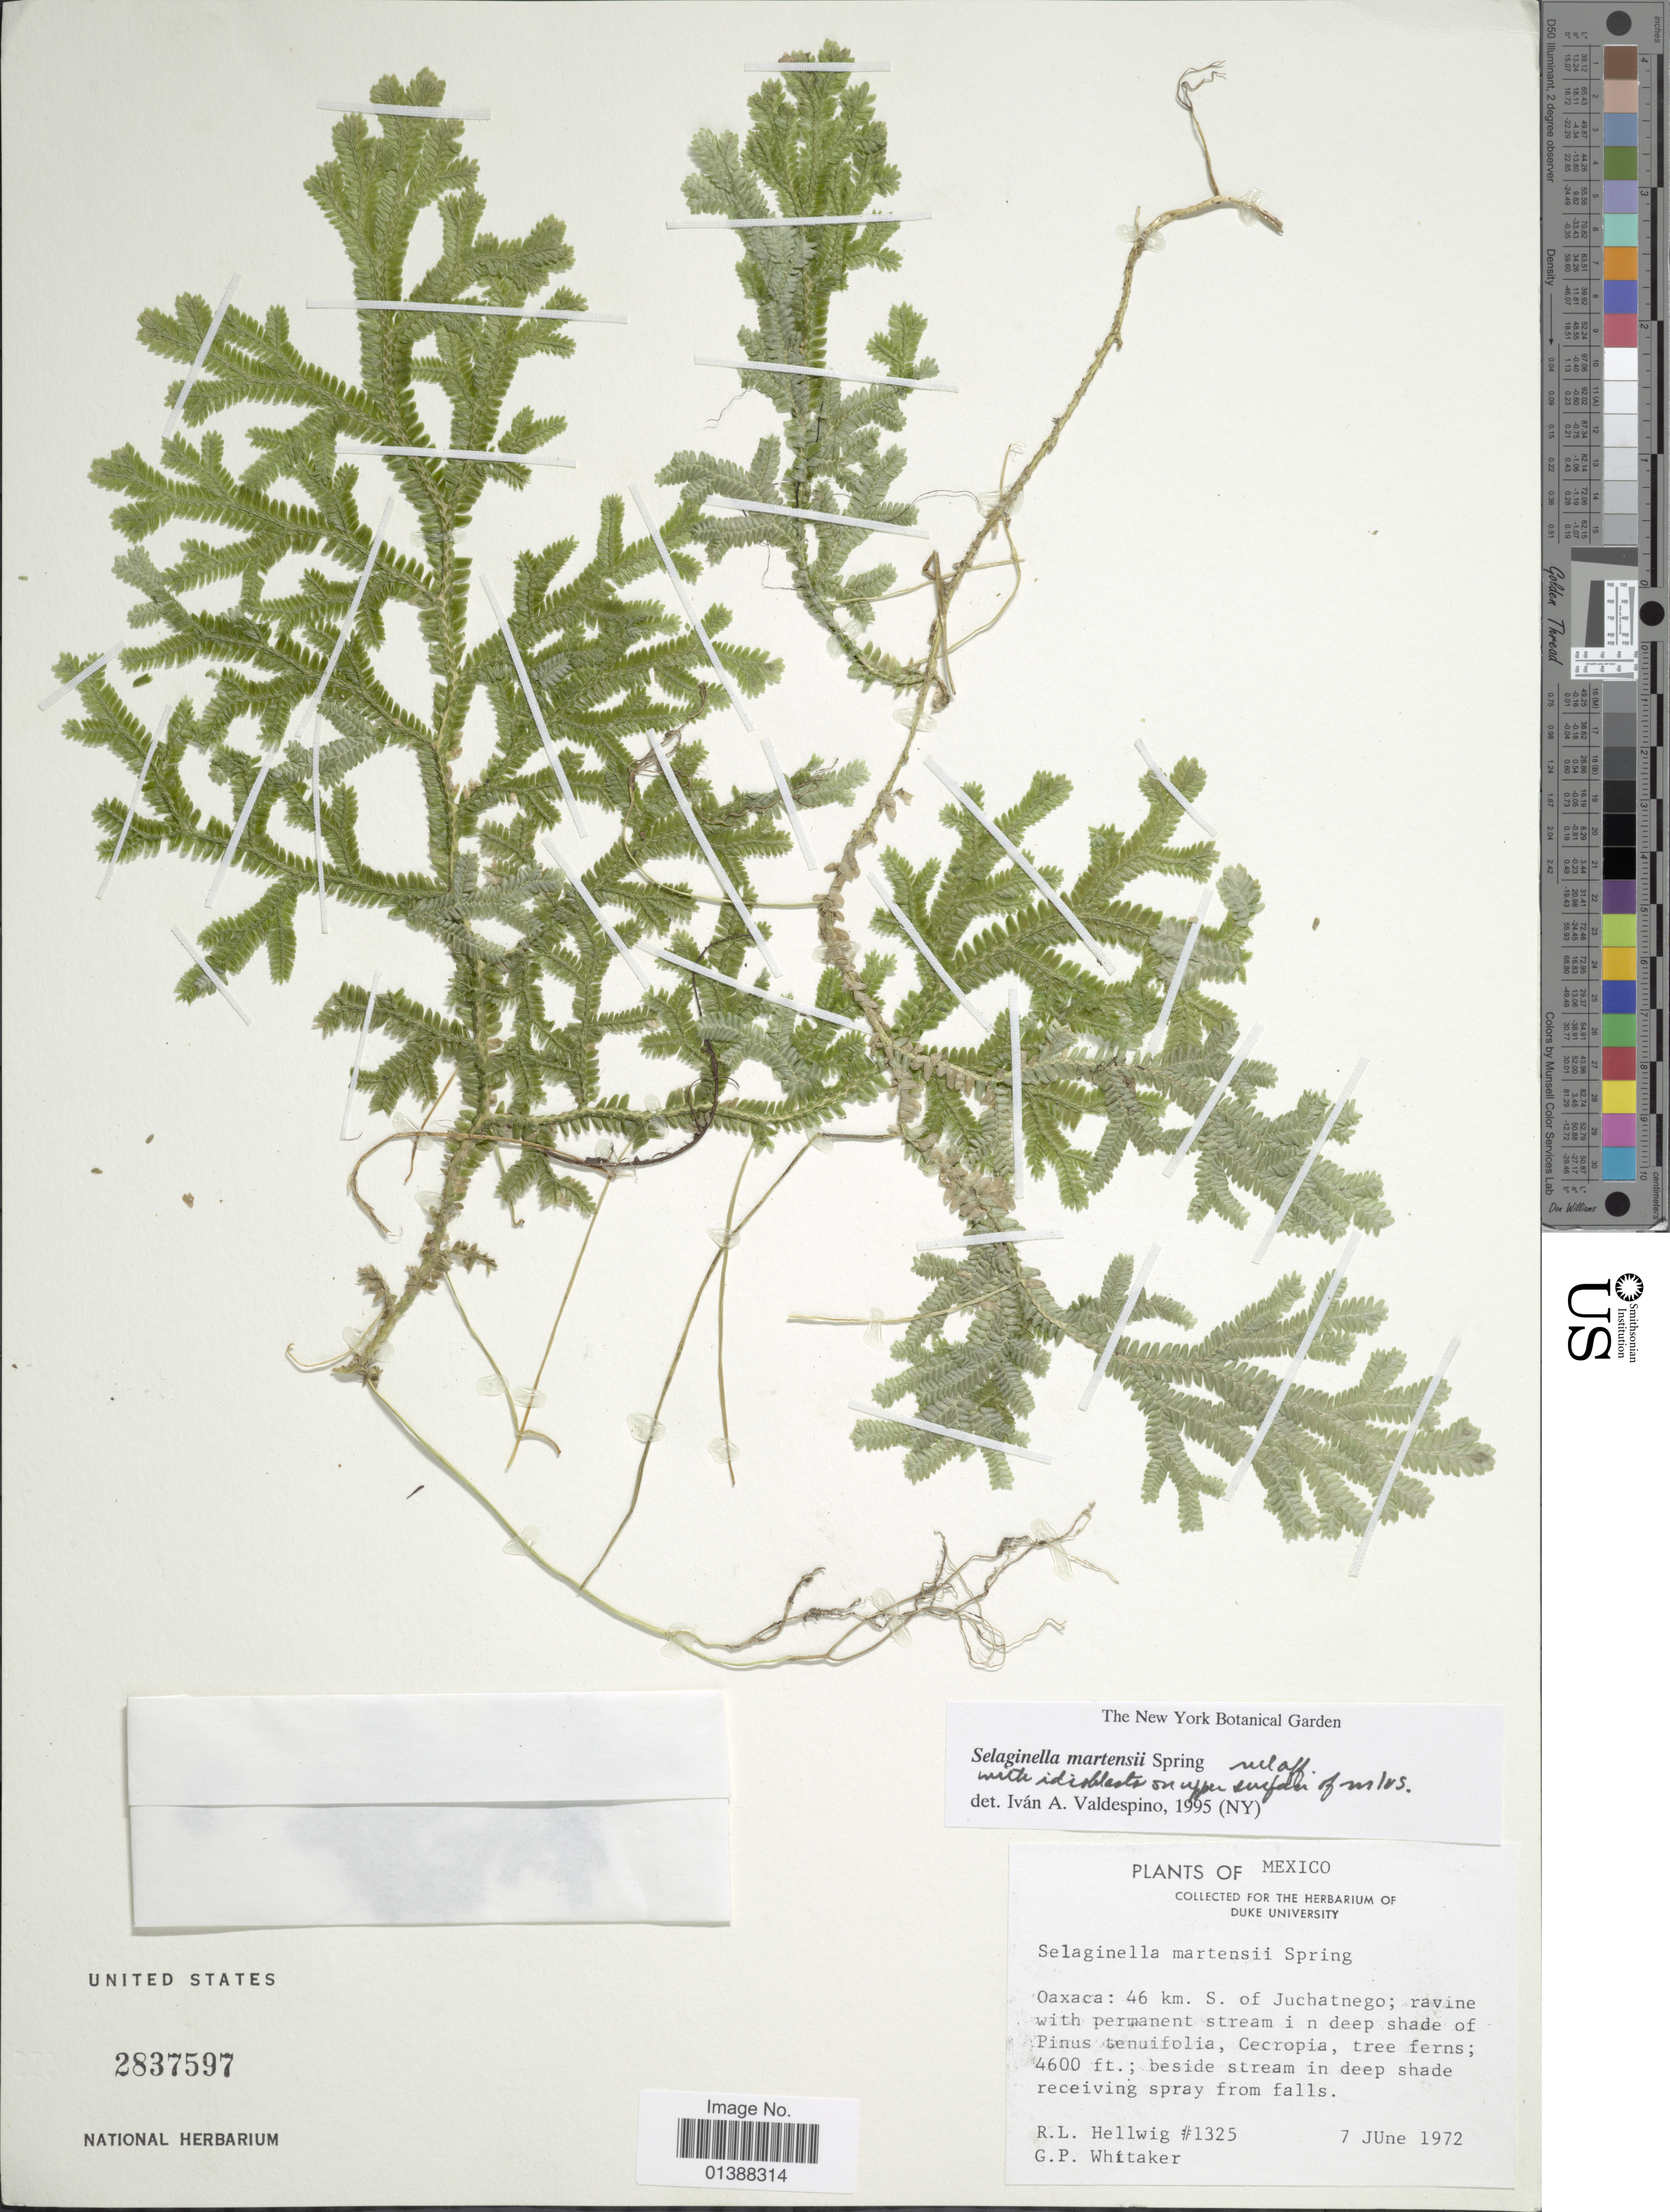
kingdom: Plantae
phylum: Tracheophyta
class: Lycopodiopsida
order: Selaginellales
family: Selaginellaceae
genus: Selaginella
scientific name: Selaginella martensii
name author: Spring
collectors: R. Hellwig & G. Whitaker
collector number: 1325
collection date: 1972-06-07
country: Mexico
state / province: Oaxaca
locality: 45 km S. of Juchatnego;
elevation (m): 1402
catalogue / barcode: US 2837597